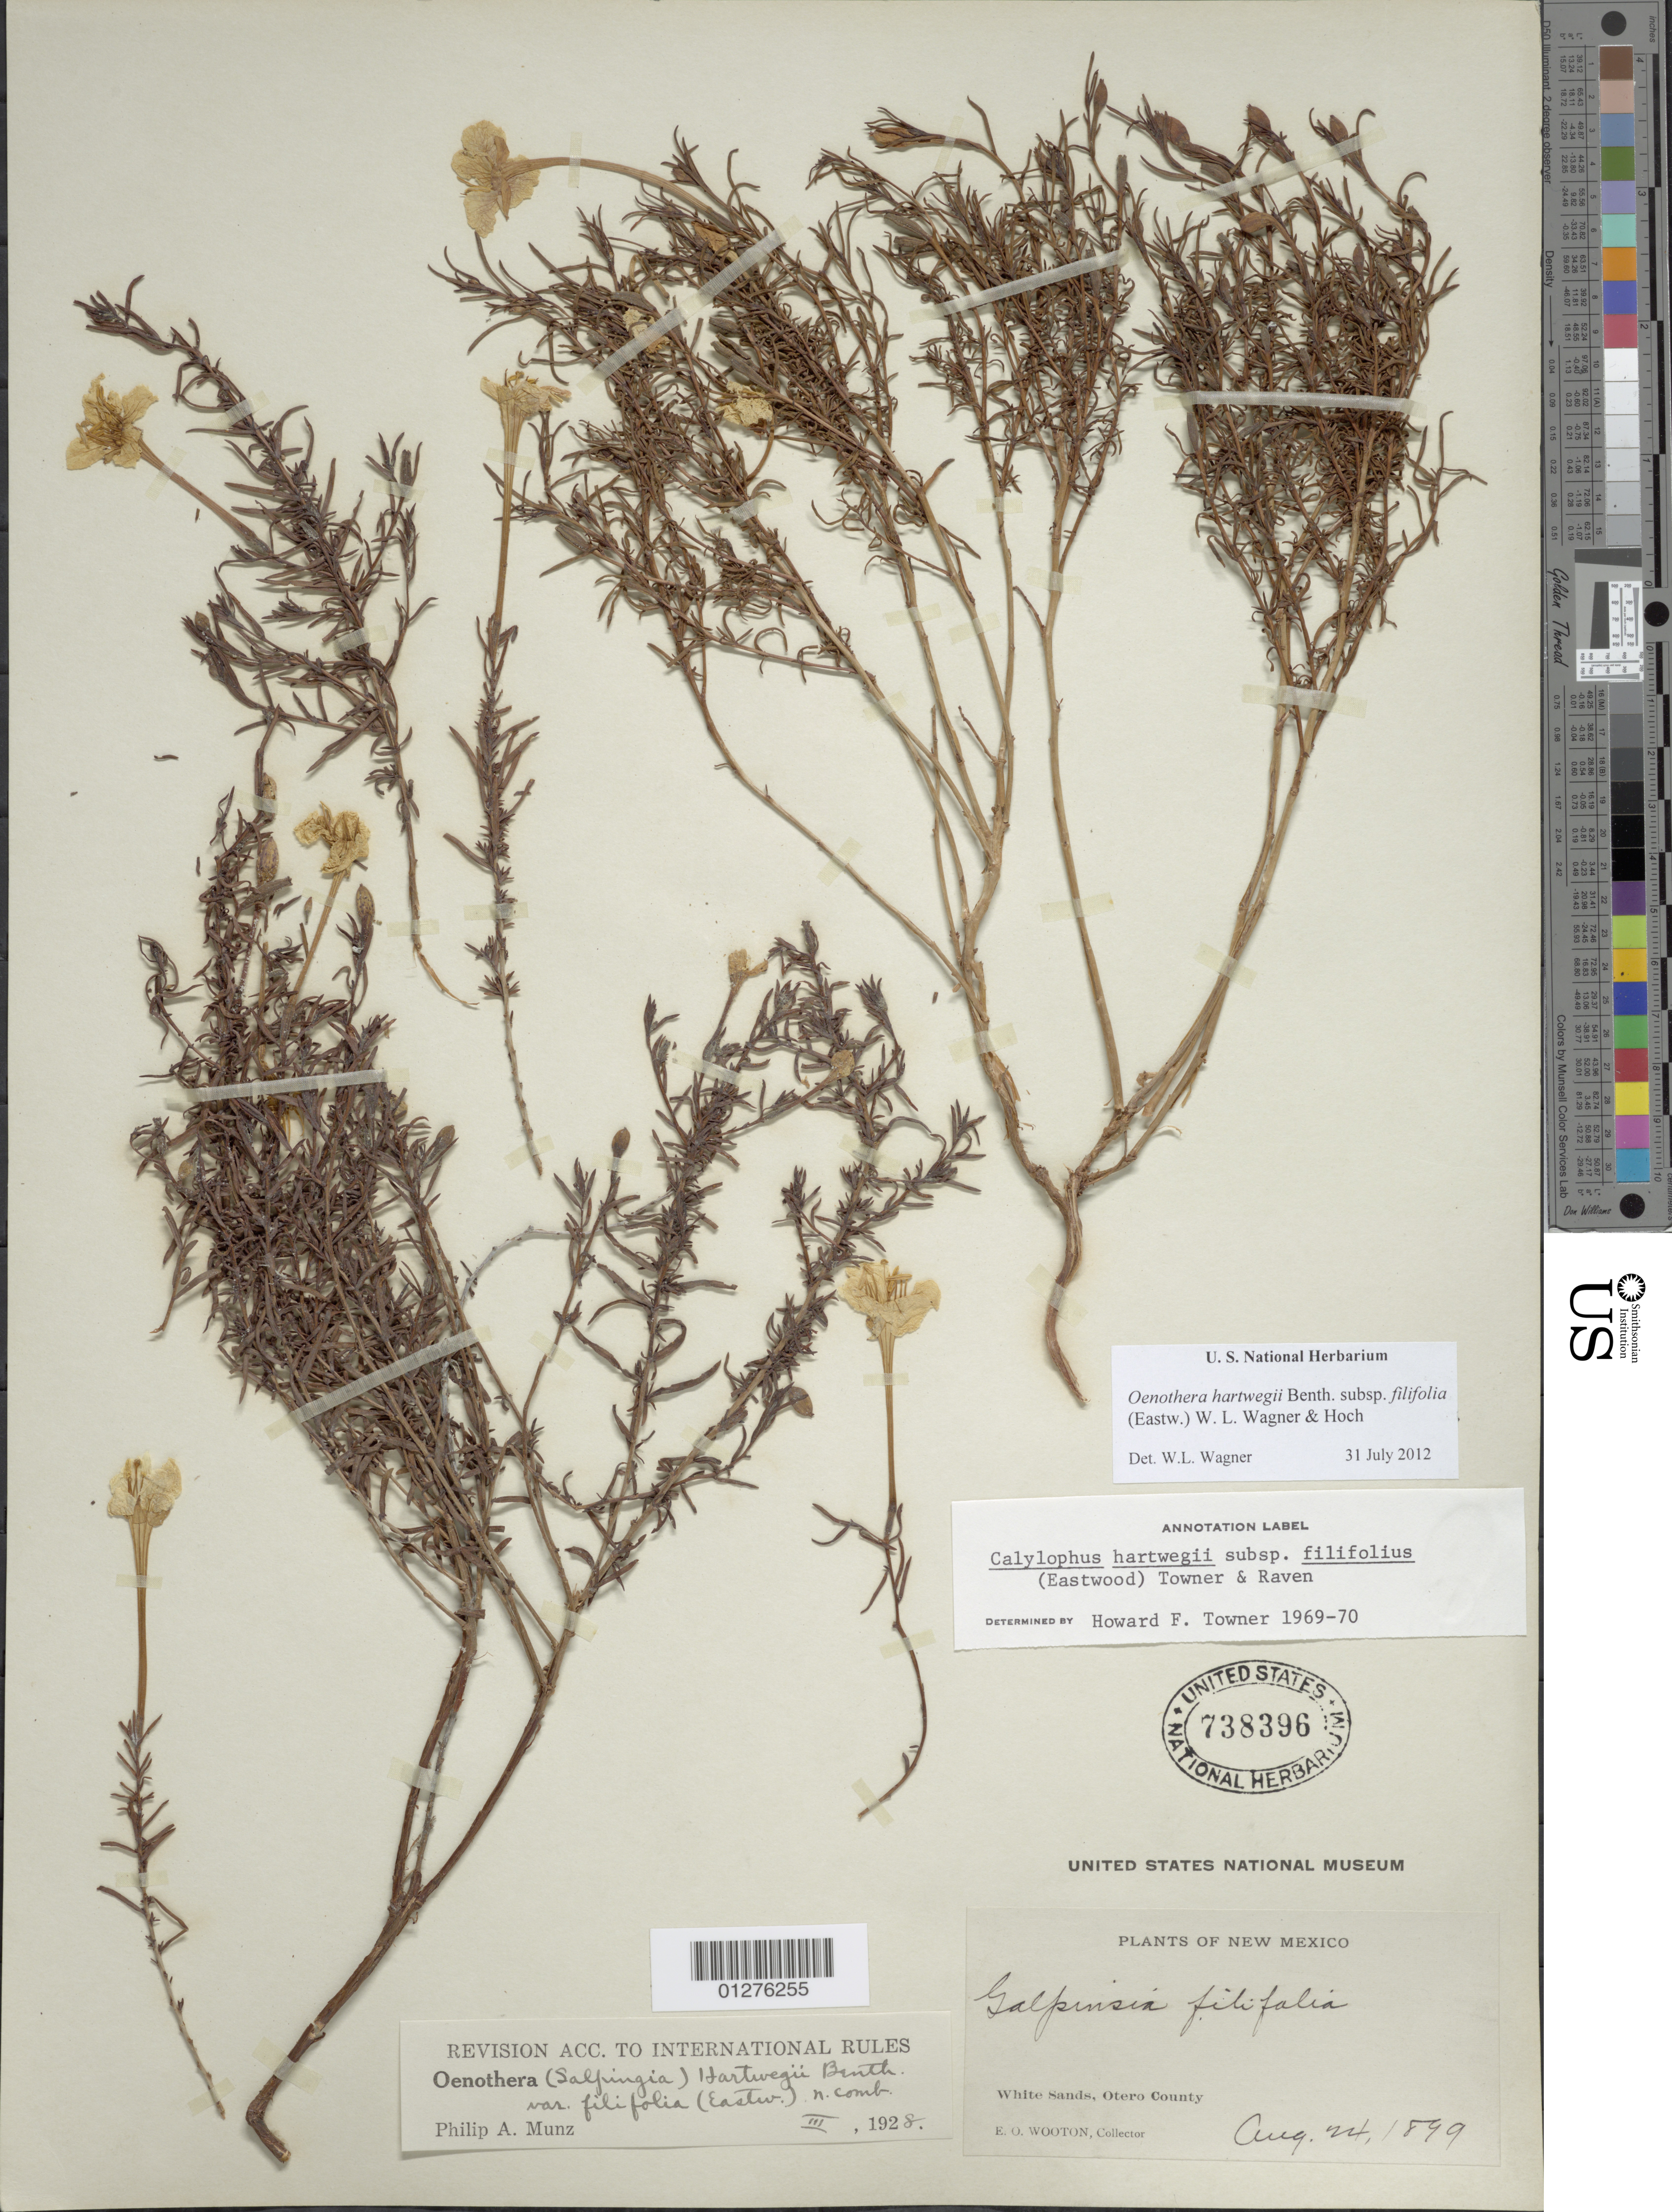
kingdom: Plantae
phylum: Tracheophyta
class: Magnoliopsida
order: Myrtales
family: Onagraceae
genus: Oenothera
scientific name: Oenothera hartwegii subsp. filifolia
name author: (Eastw.) W.L. Wagner & Hoch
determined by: Wagner, W. L., (BOT), Smithsonian Institution - National Museum of Natural History (UNITED STATES)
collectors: E. O. Wooton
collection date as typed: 24 Aug 1899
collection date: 1899-08-24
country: United States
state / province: New Mexico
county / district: Otero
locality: White Sands.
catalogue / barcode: US 738396